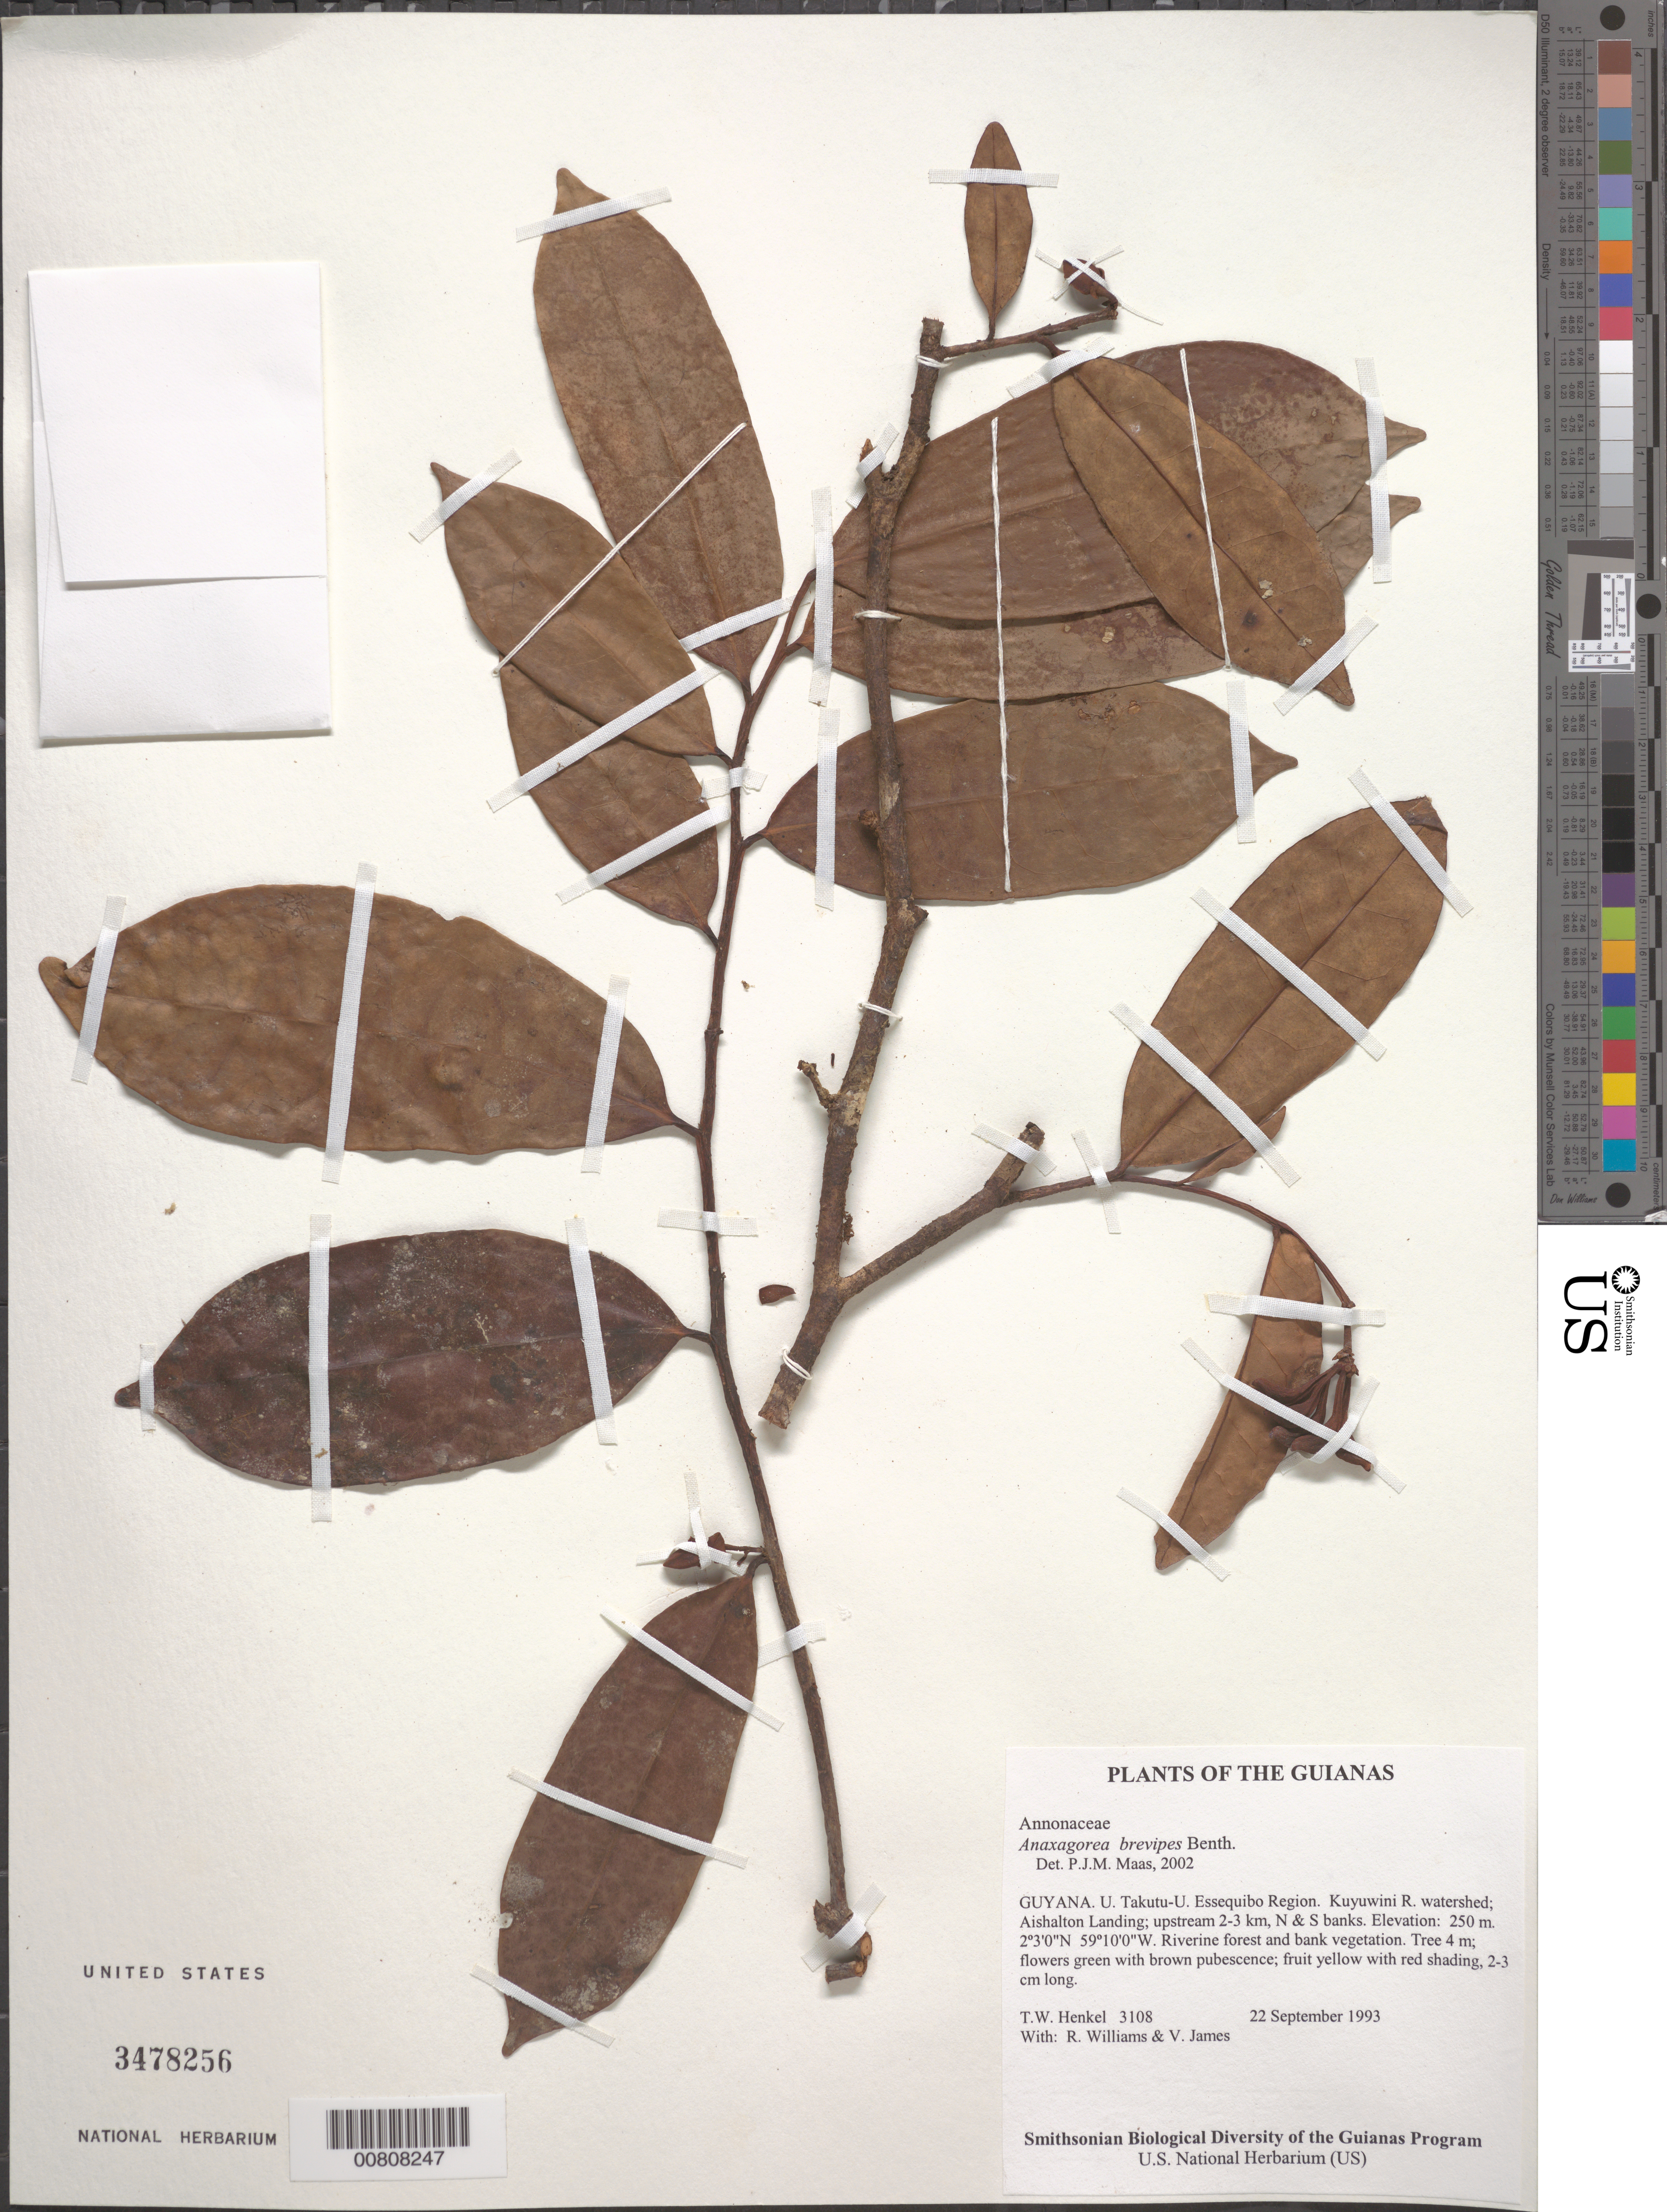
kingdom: Plantae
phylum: Tracheophyta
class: Magnoliopsida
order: Magnoliales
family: Annonaceae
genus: Anaxagorea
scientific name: Anaxagorea brevipes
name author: Benth.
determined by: Maas, Paul J. M.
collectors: T. Henkel, R. Williams & V. James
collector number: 3108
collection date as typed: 22 September 1993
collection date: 1993-09-22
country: Guyana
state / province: U. Takutu-U. Essequibo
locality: Kuyuwini R. watershed; Aishalton Landing; upstream 2-3 km, N & S banks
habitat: Riverine forest and bank vegetation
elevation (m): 250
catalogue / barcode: US 3478256